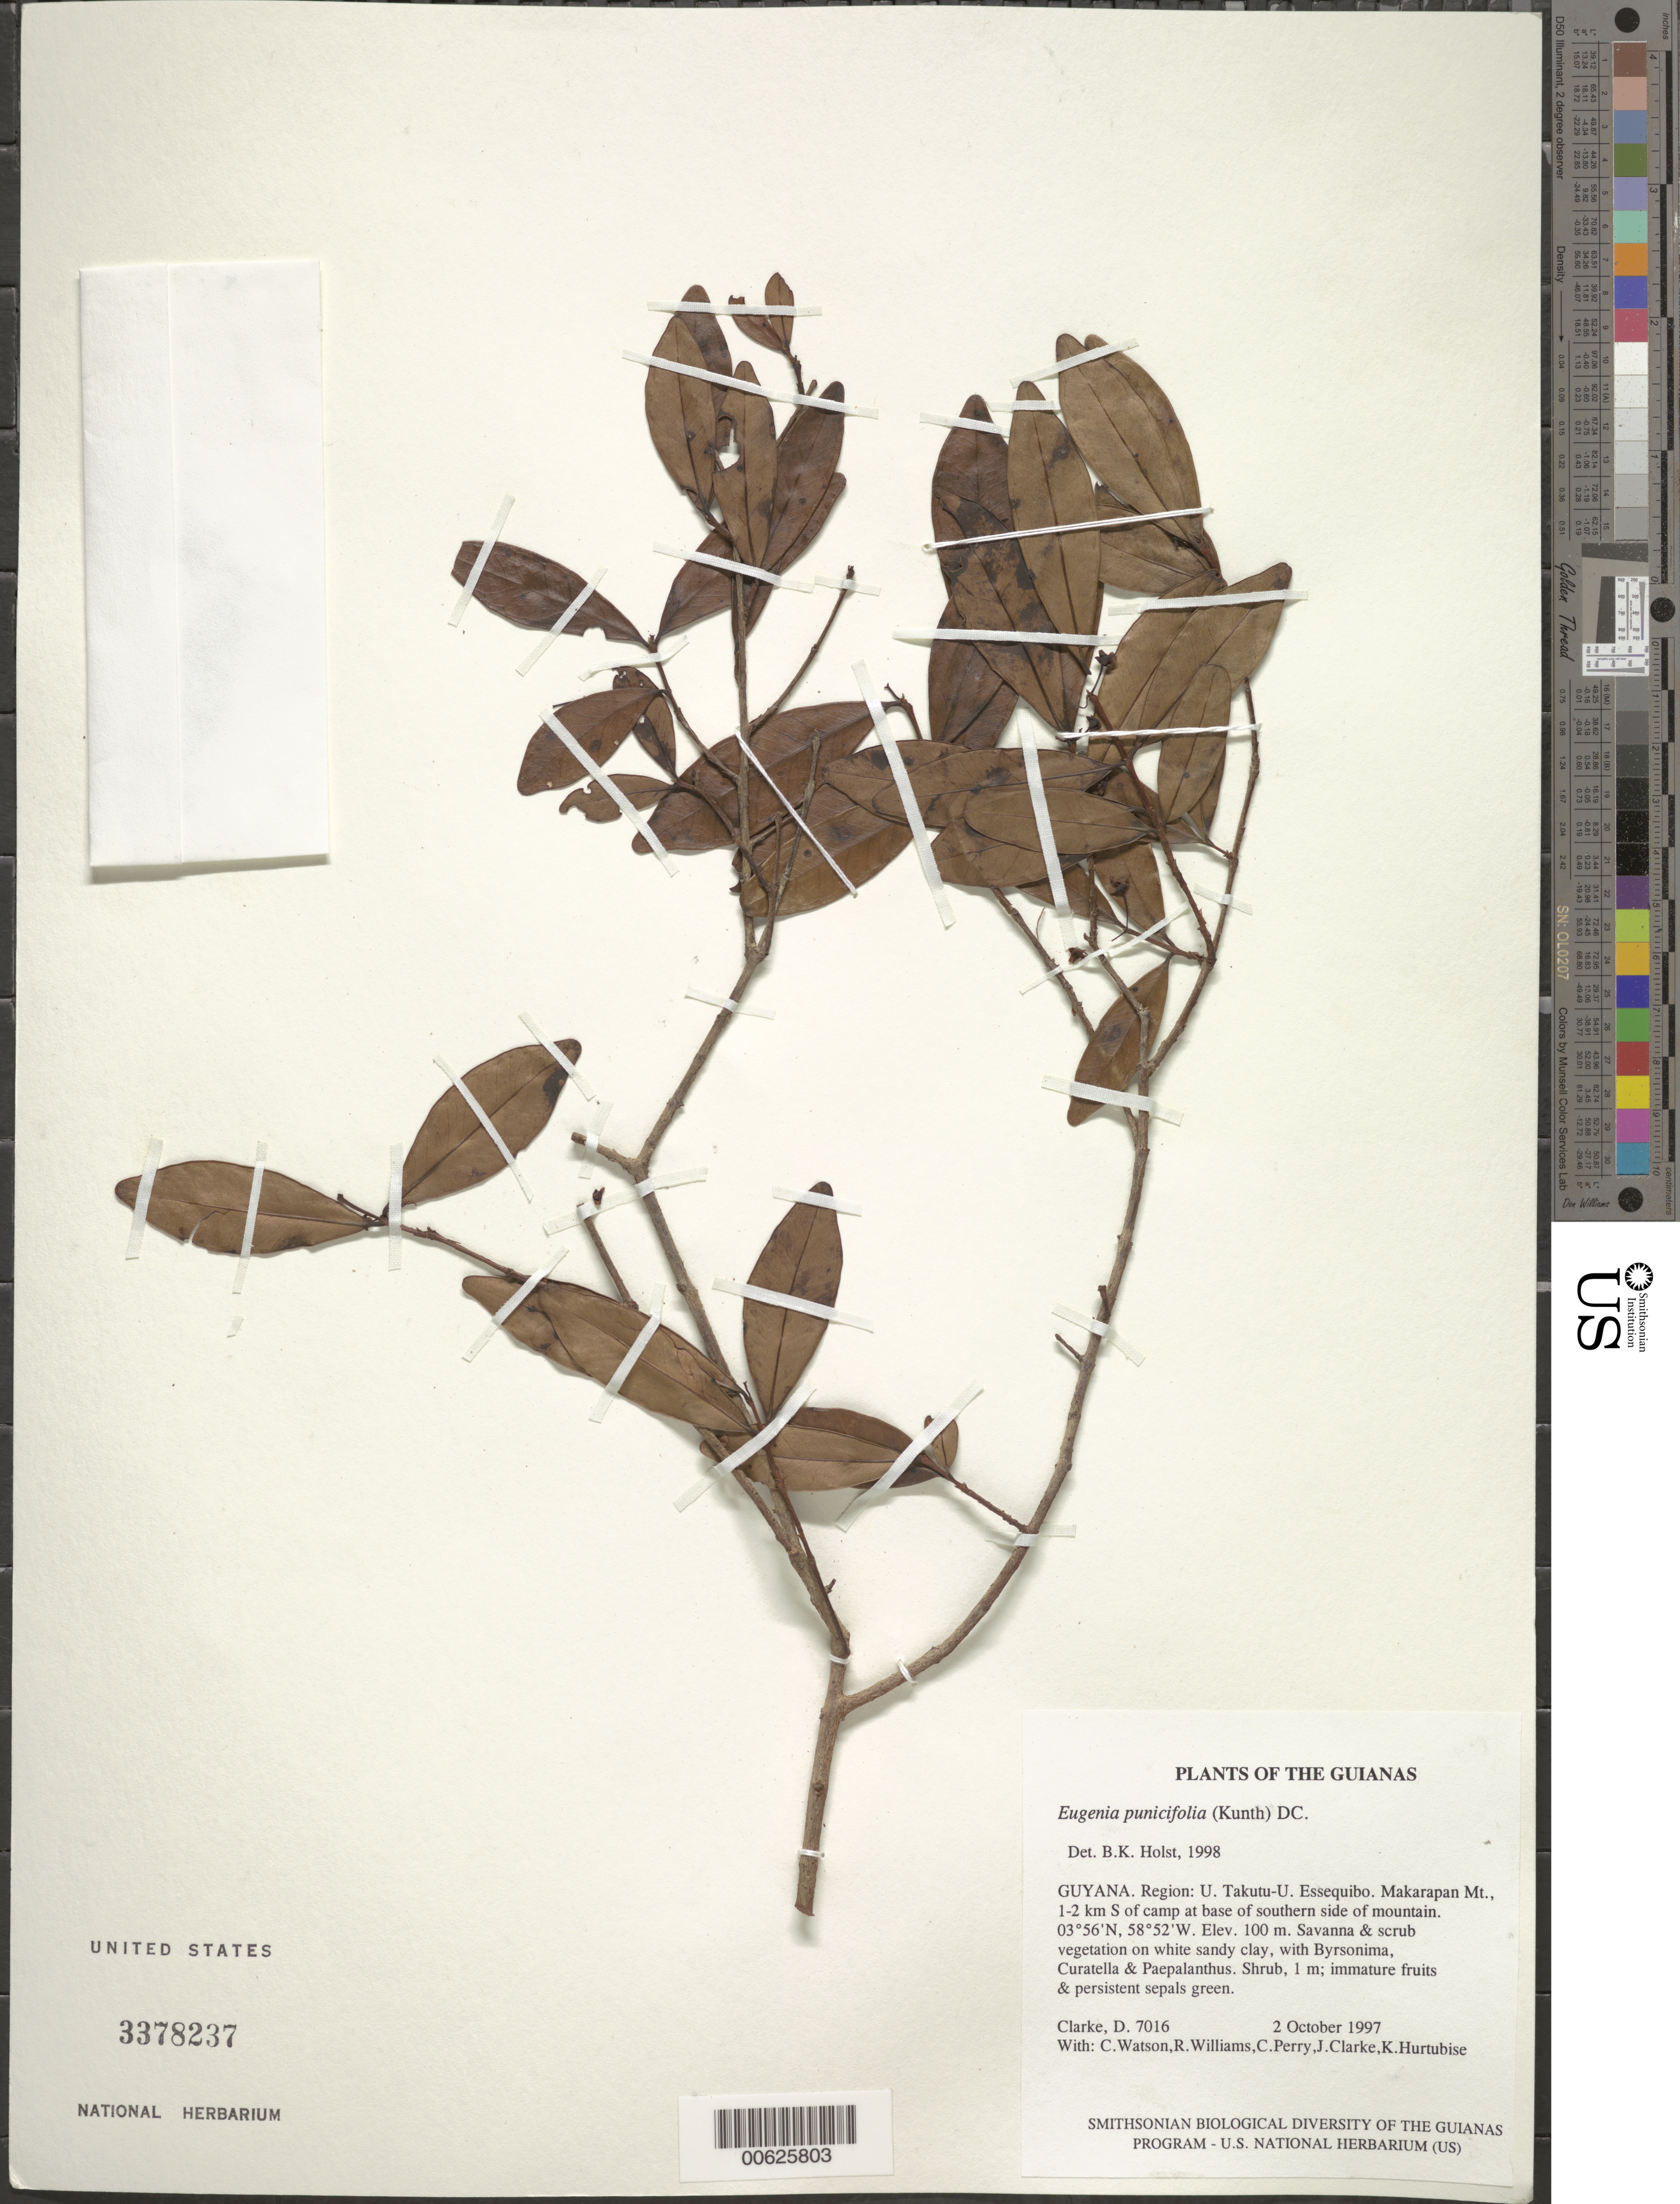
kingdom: Plantae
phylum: Tracheophyta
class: Magnoliopsida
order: Myrtales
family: Myrtaceae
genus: Eugenia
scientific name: Eugenia punicifolia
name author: (Kunth) DC.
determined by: Holst, Bruce K.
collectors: H. D. Clarke, C. Watson, R. Williams, C. Perry, J. Clarke & K. Hurtubise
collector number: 7016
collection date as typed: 2 October 1997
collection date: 1997-10-02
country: Guyana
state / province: U. Takutu-U. Essequibo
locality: Makarapan Mt., 1-2 km S of camp at base of southern side of mountain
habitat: Savanna & scrub vegetation on white sandy clay, with Byrsonima, Curatella & Paepalanthus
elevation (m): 100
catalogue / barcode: US 3378237